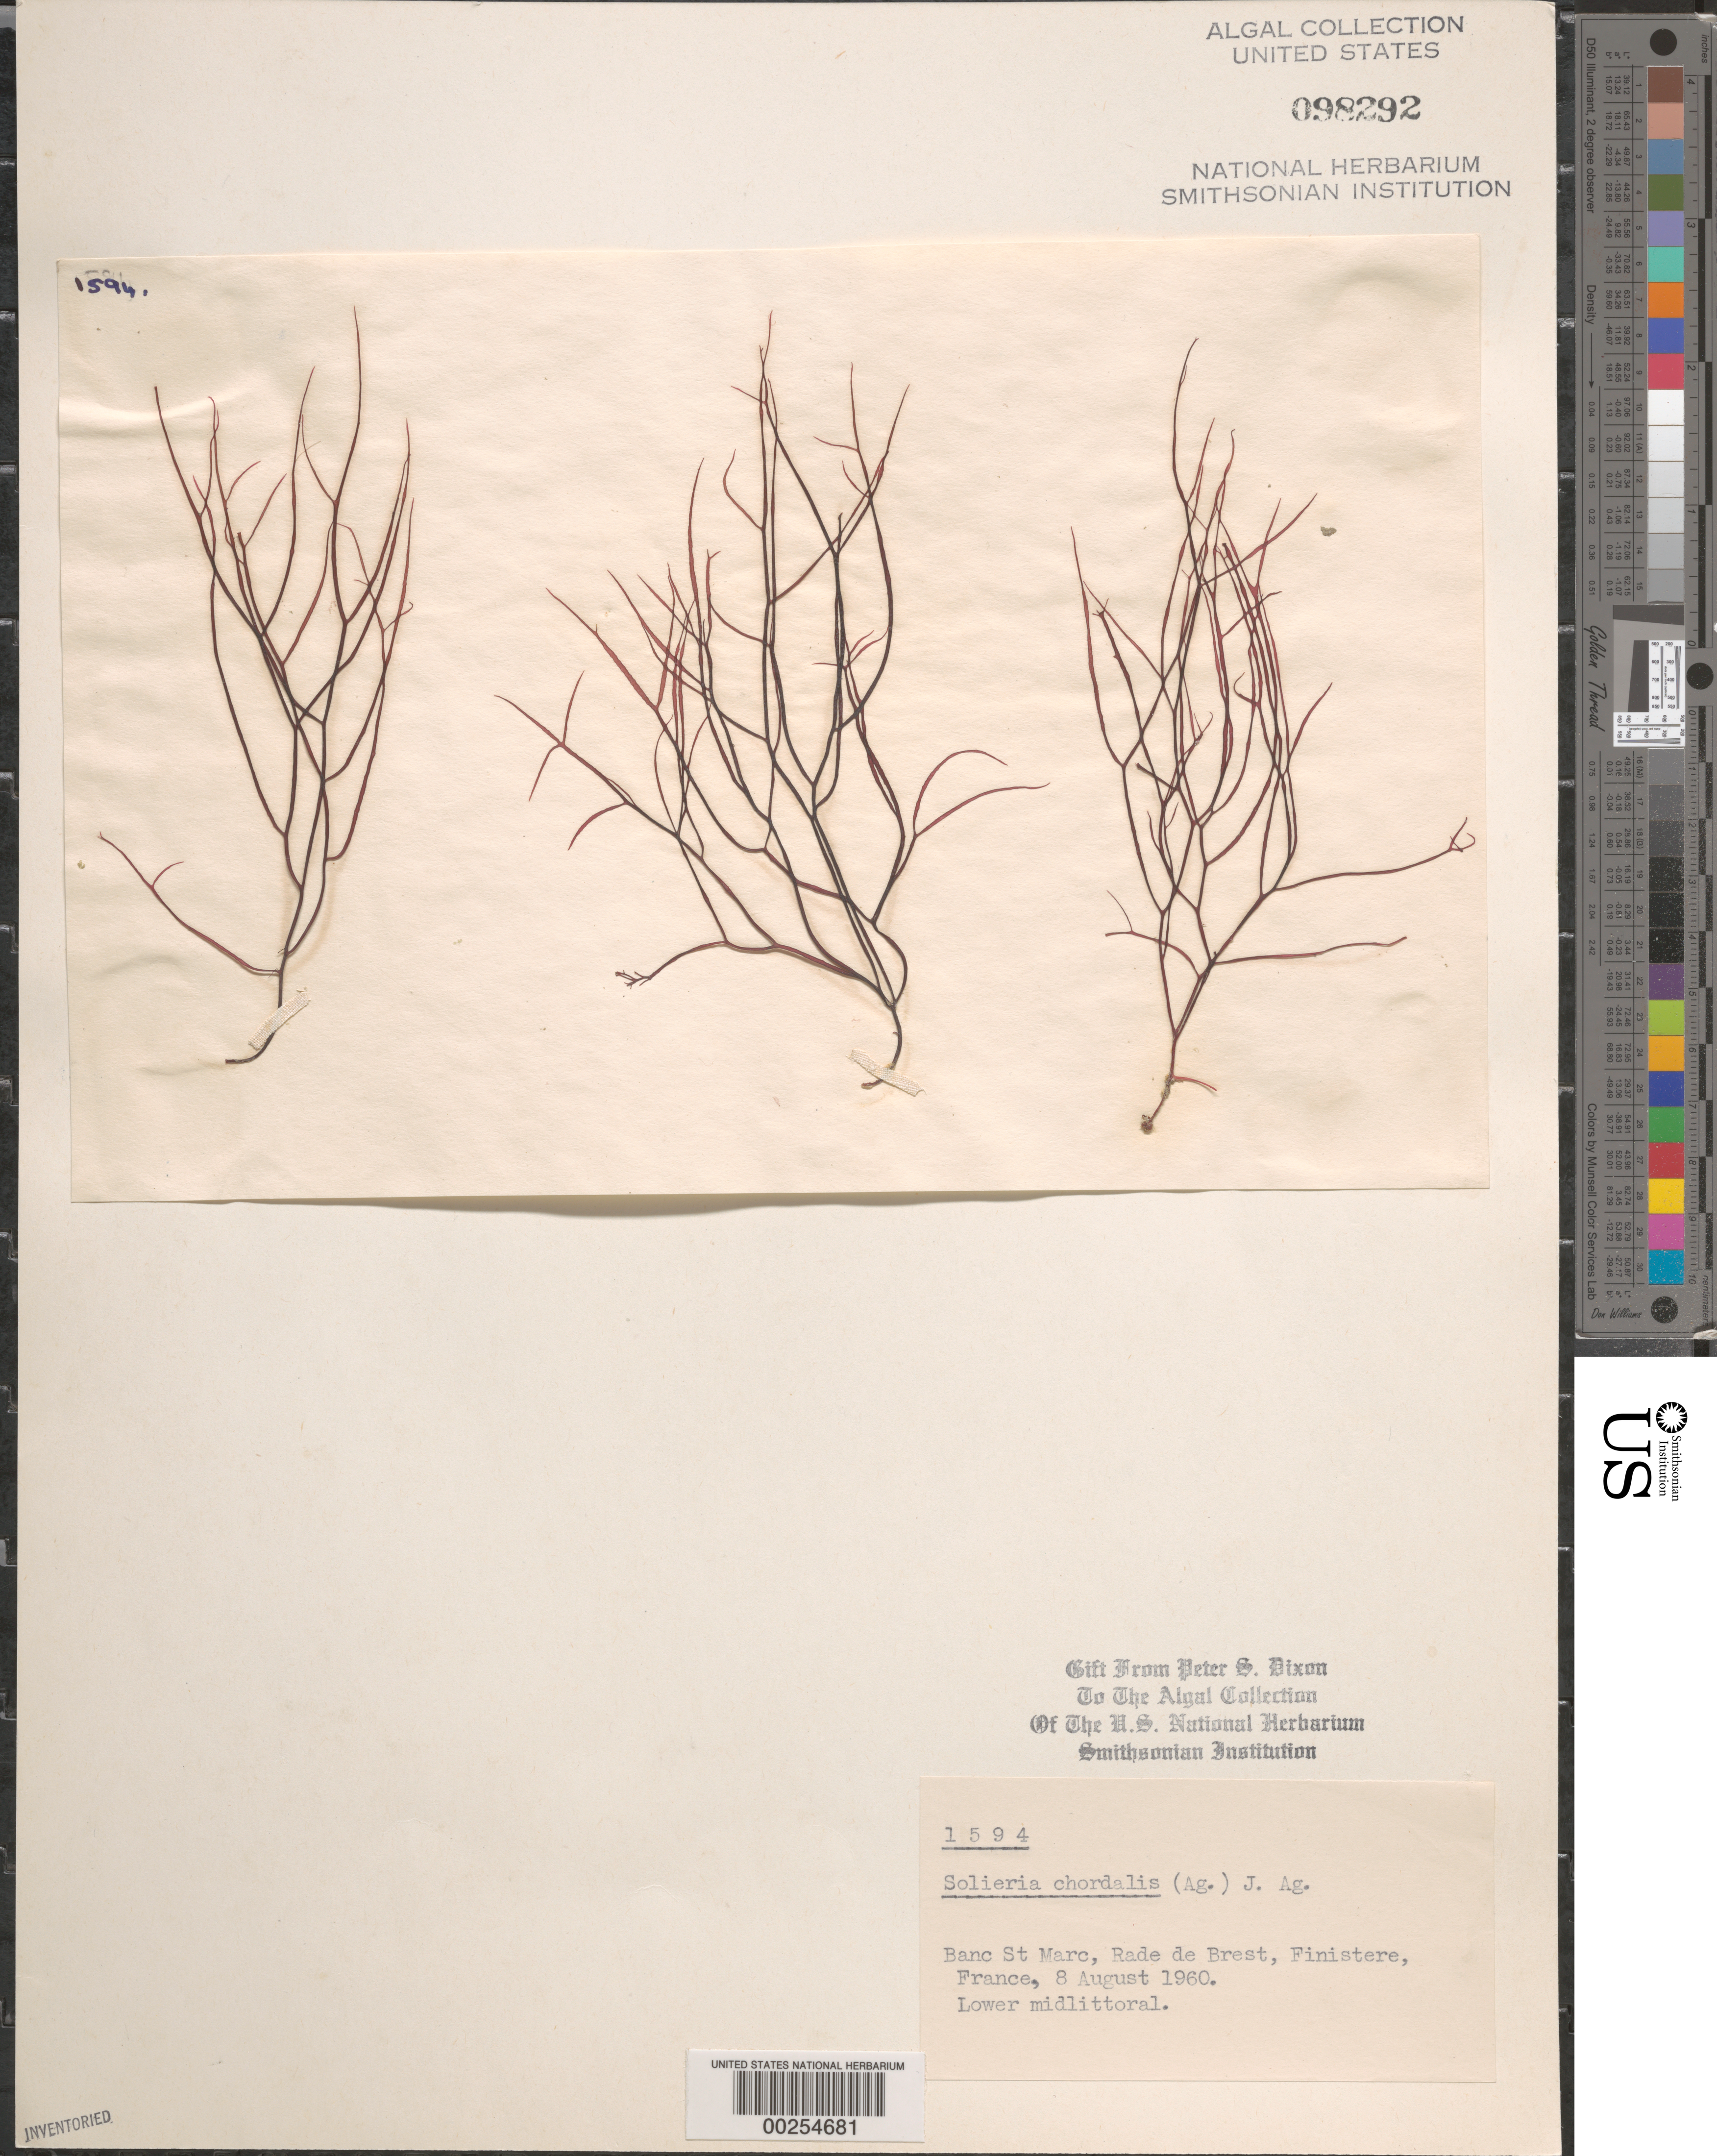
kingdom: Plantae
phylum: Rhodophyta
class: Florideophyceae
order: Gigartinales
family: Solieriaceae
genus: Solieria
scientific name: Solieria chordalis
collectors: P. S. Dixon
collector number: PSD 1594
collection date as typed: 08 Aug 1960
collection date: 1960-08-08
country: France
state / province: Bretagne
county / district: Finistère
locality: Banc St. Marc, Rade de Brest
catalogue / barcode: US 98292